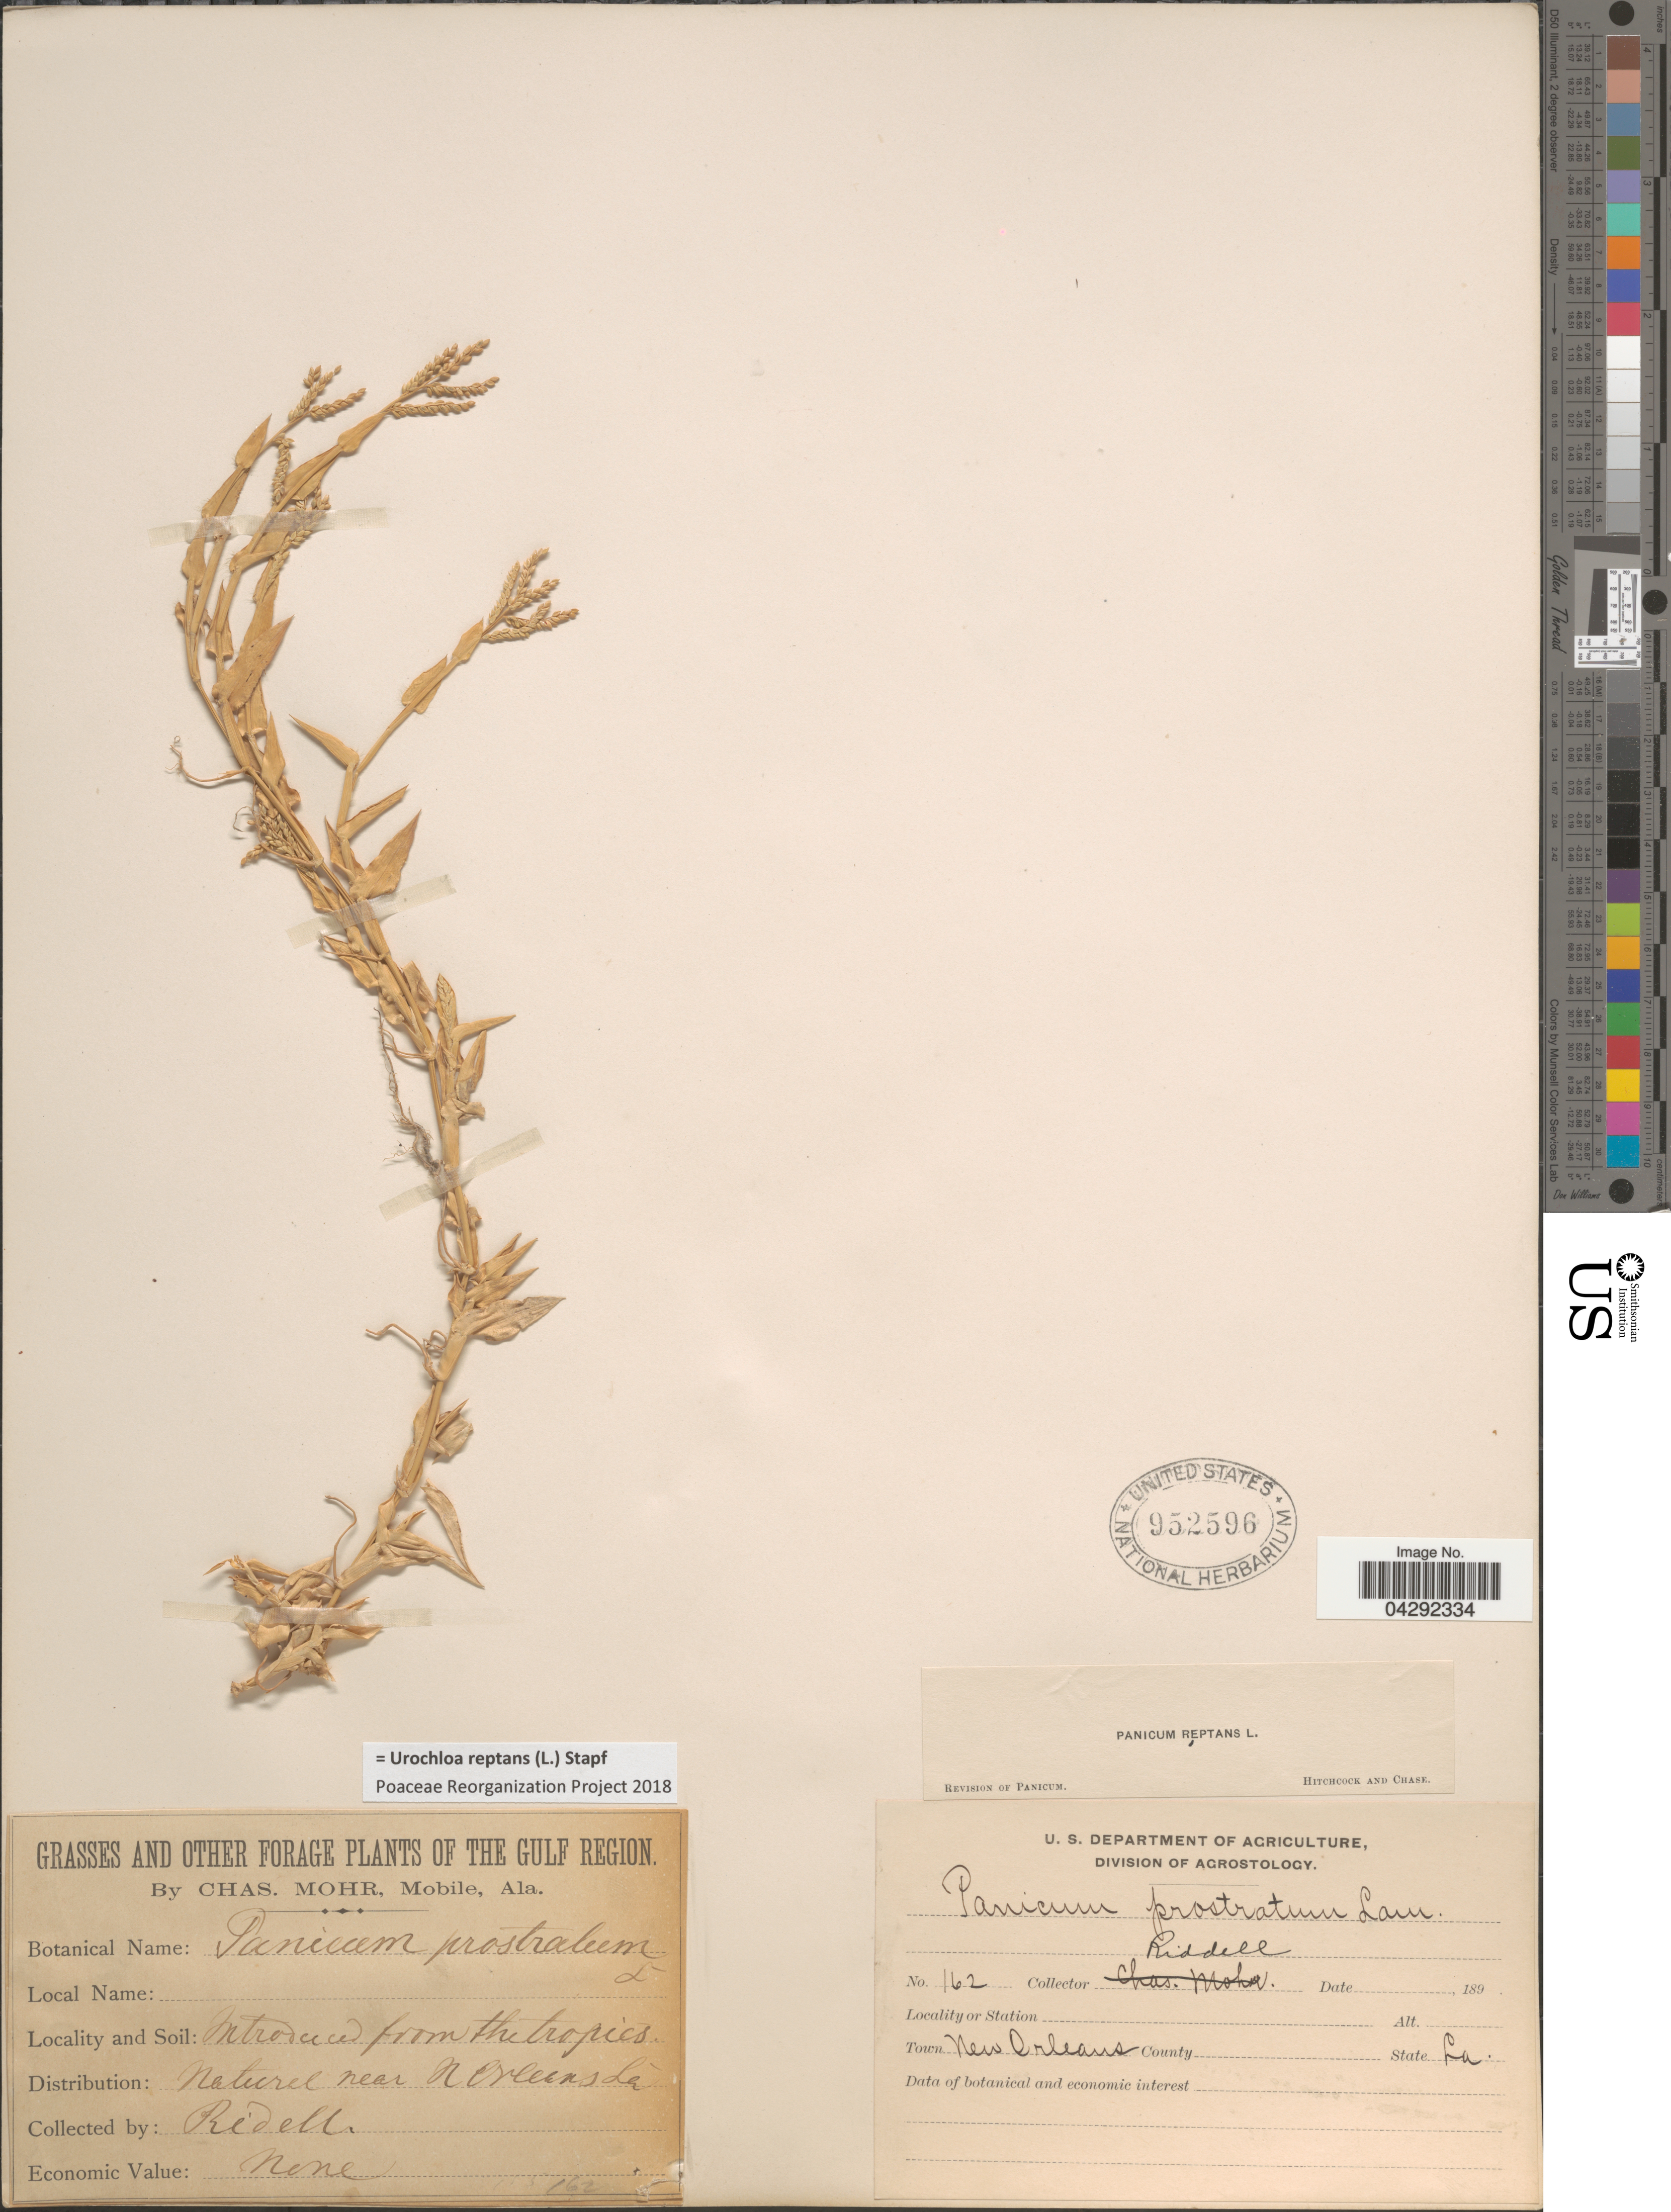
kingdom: Plantae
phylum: Tracheophyta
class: Liliopsida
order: Poales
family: Poaceae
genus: Urochloa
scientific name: Urochloa reptans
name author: (L.) Stapf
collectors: -. Ridell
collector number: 162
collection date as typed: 189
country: United States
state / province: Louisiana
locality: The Gulf Region. Town New Orleans.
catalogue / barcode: US 952596